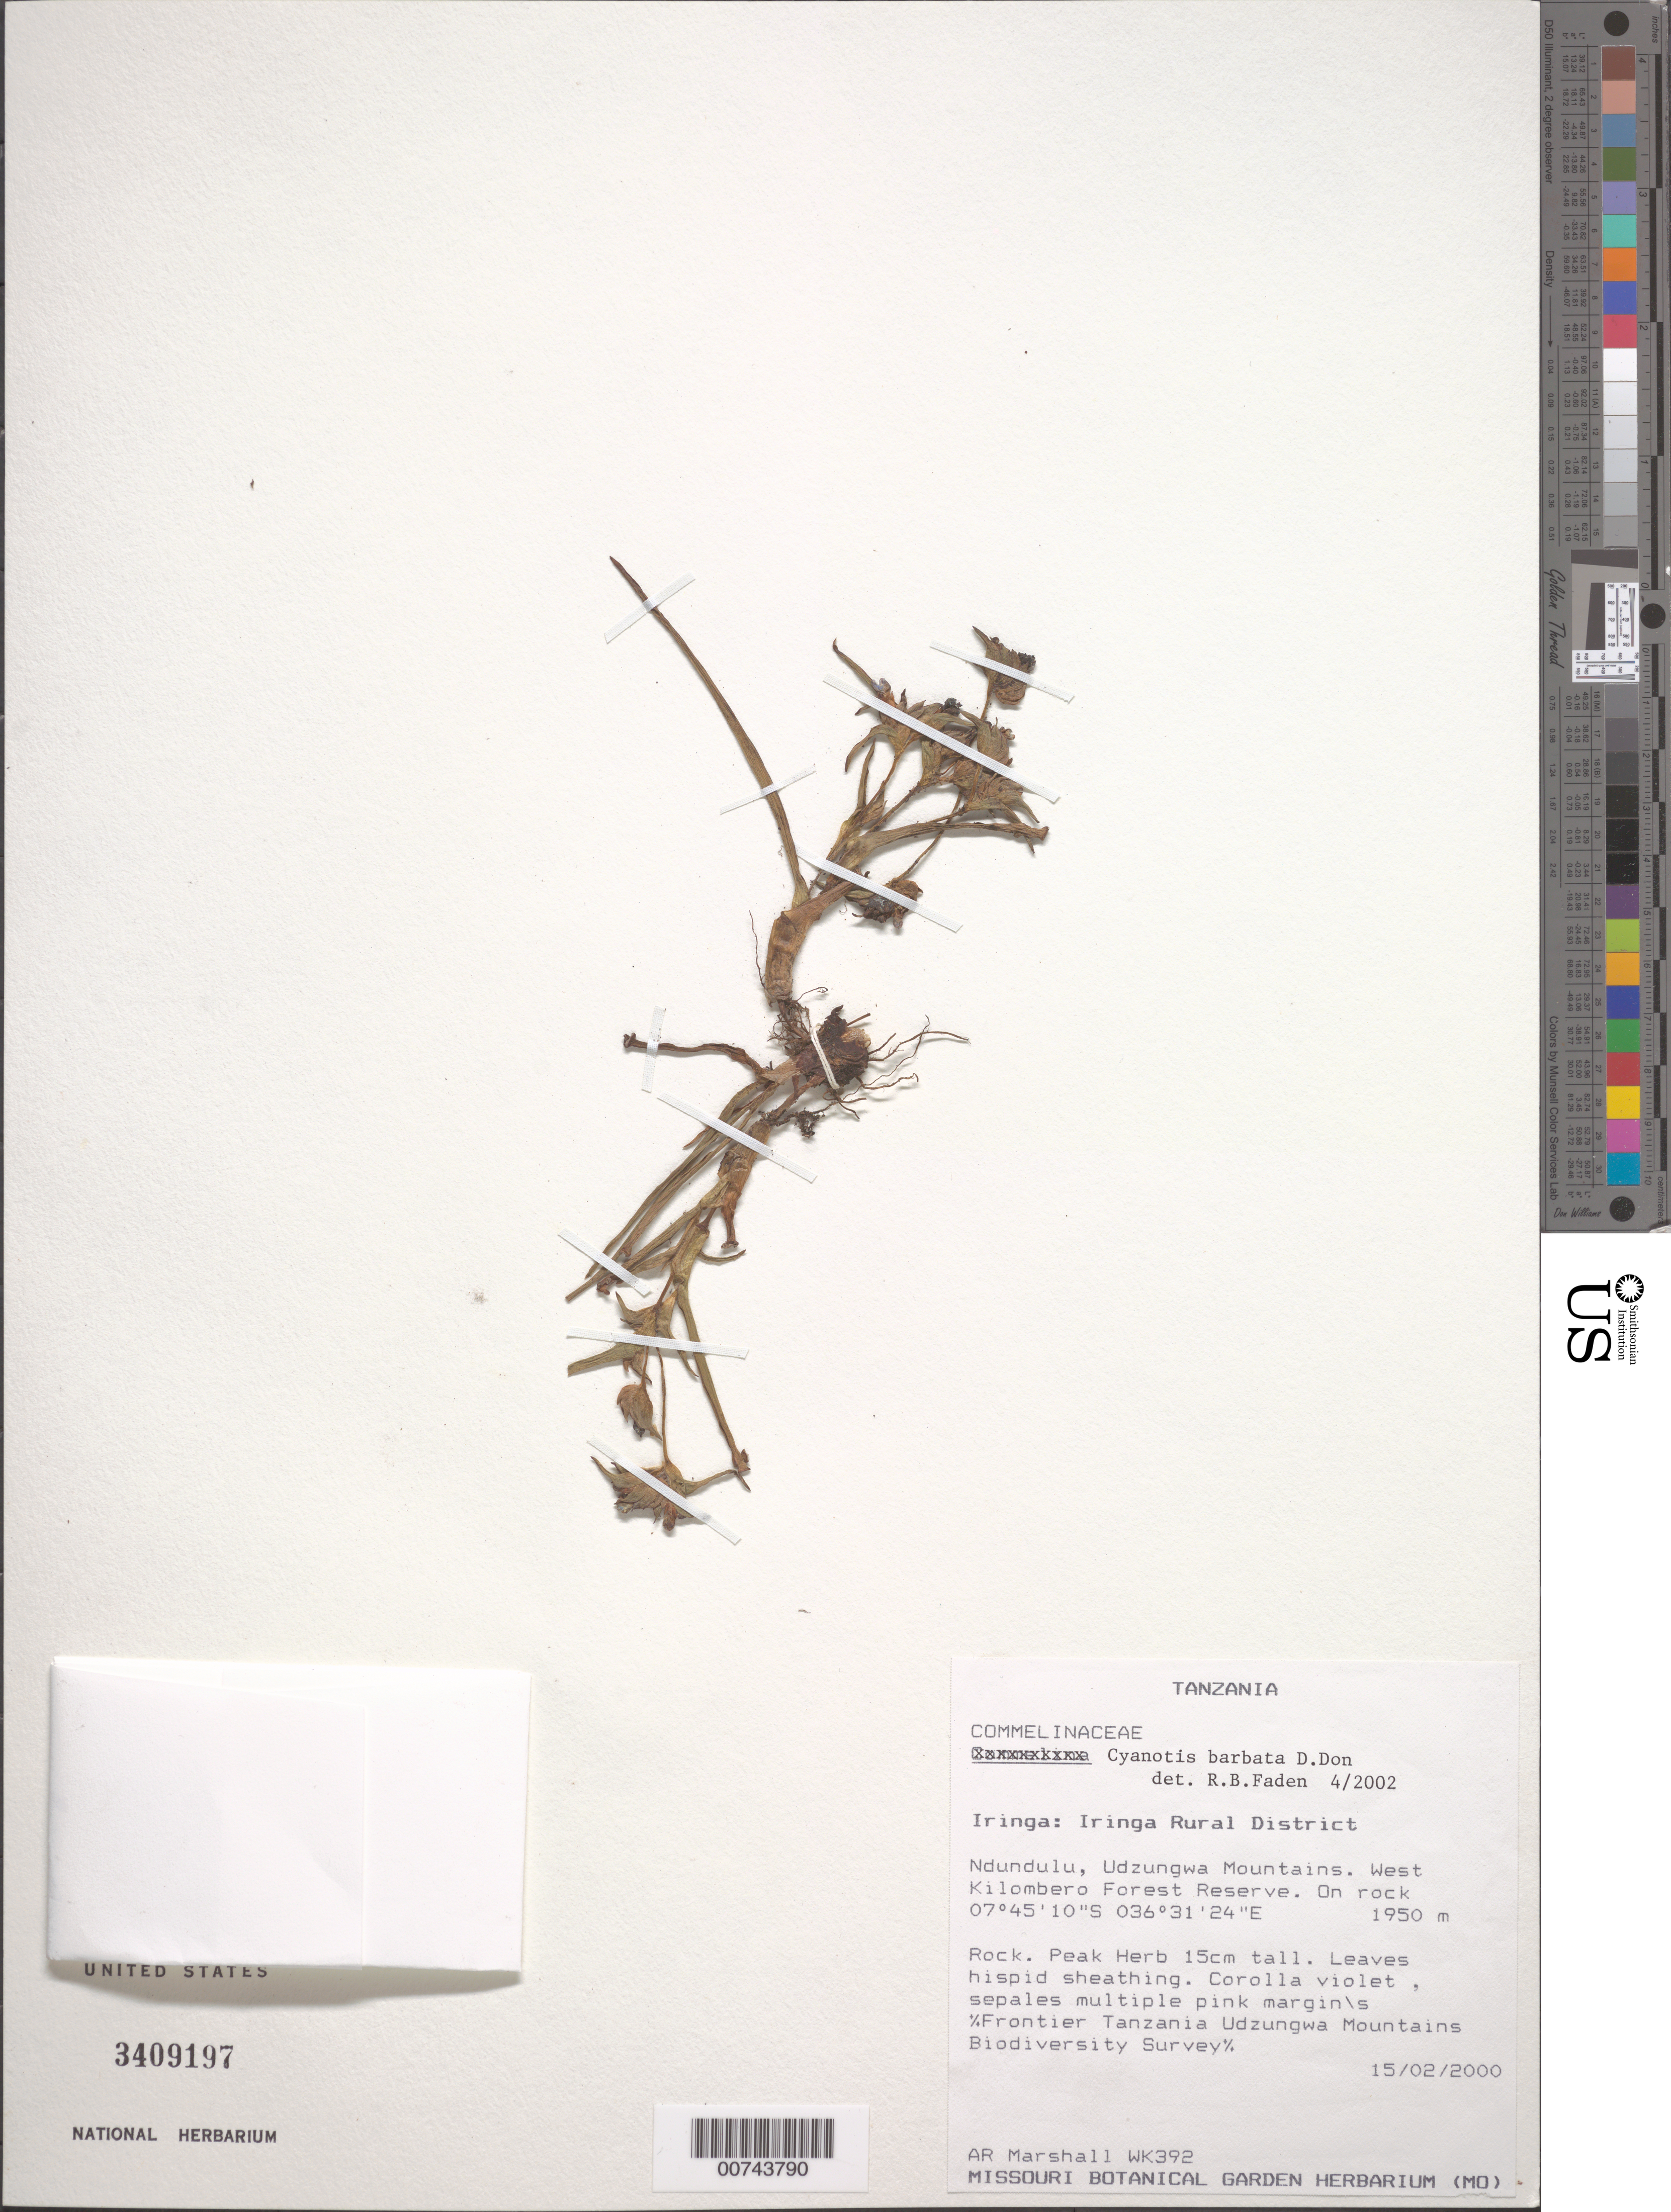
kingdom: Plantae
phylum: Tracheophyta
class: Liliopsida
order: Commelinales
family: Commelinaceae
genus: Cyanotis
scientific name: Cyanotis barbata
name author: D. Don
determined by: Faden, Robert B., (US), Smithsonian Institution - National Museum of Natural History (UNITED STATES)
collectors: A. R. Marshall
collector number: WK392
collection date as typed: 15 Feb 2000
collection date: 2000-02-15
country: Tanzania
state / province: Iringa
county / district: Iringa Dist.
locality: Ndundulu, Udzungwa, Mts., West Kilombero Forest Reserve.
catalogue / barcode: US 3409197